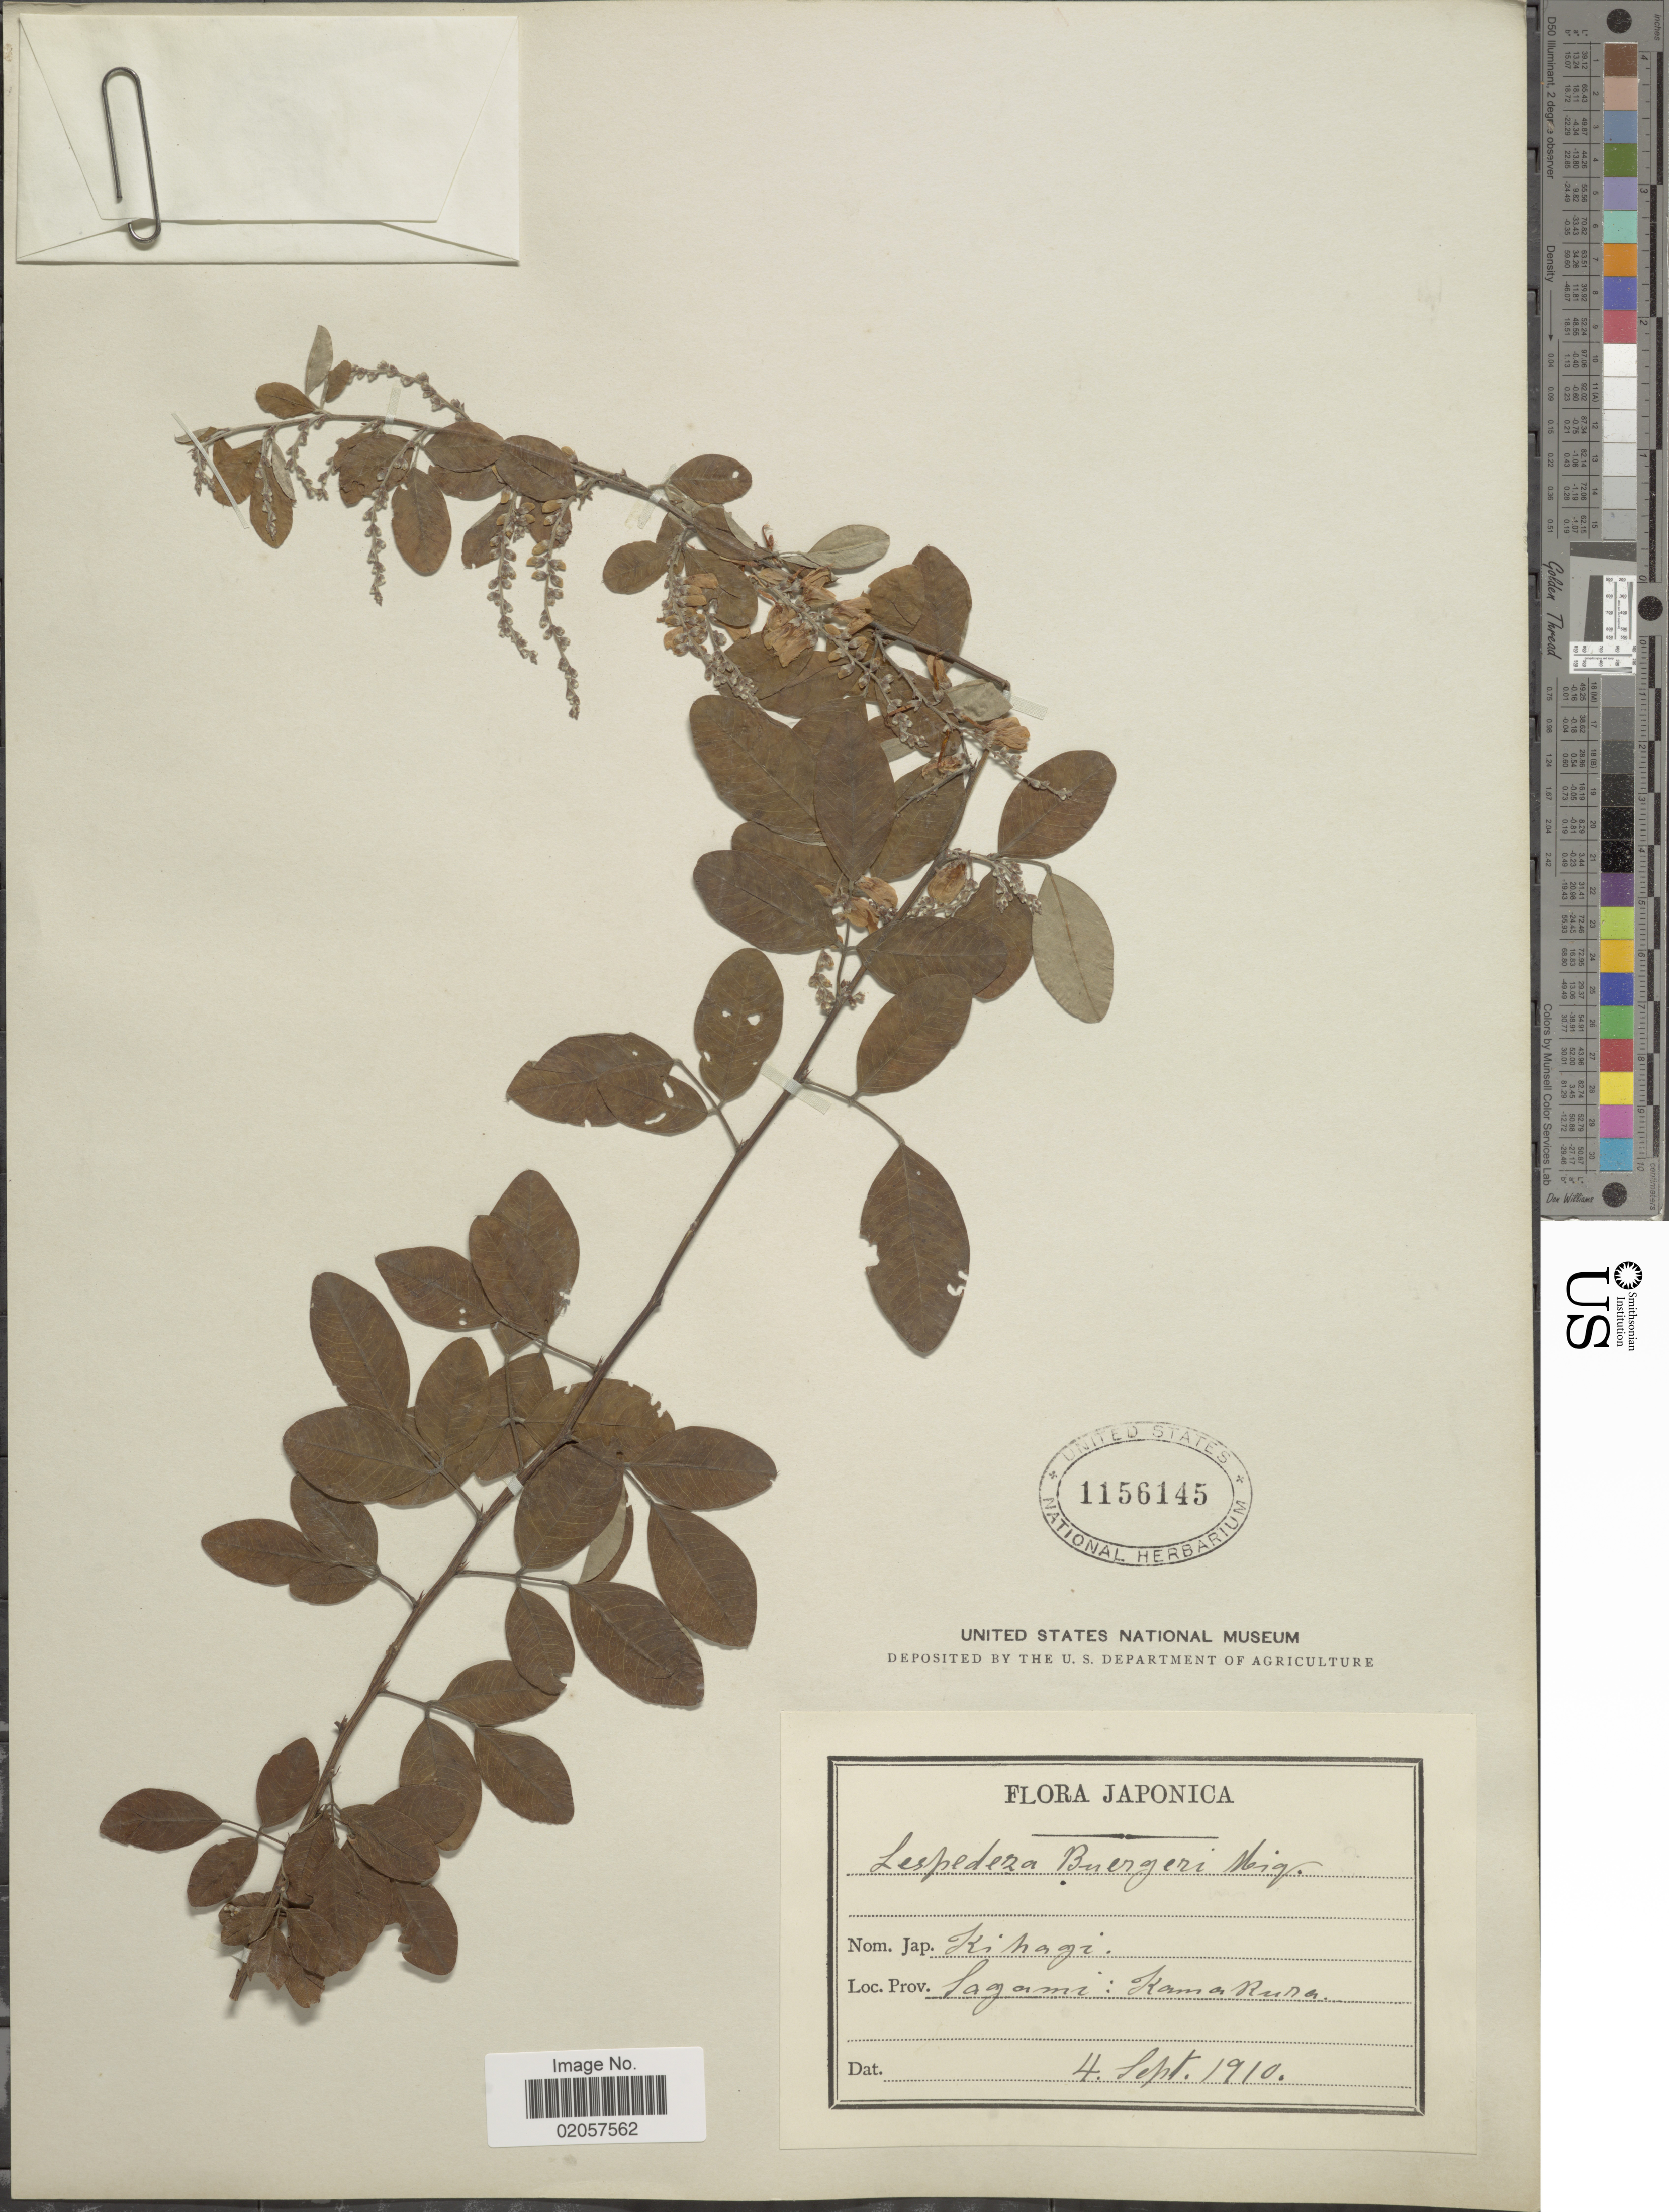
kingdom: Plantae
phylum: Tracheophyta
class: Magnoliopsida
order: Fabales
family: Fabaceae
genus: Lespedeza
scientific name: Lespedeza buergeri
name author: Miq.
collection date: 1910-09-04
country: Japan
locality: Japonica. Sagami: Kamakura.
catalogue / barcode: US 1156145